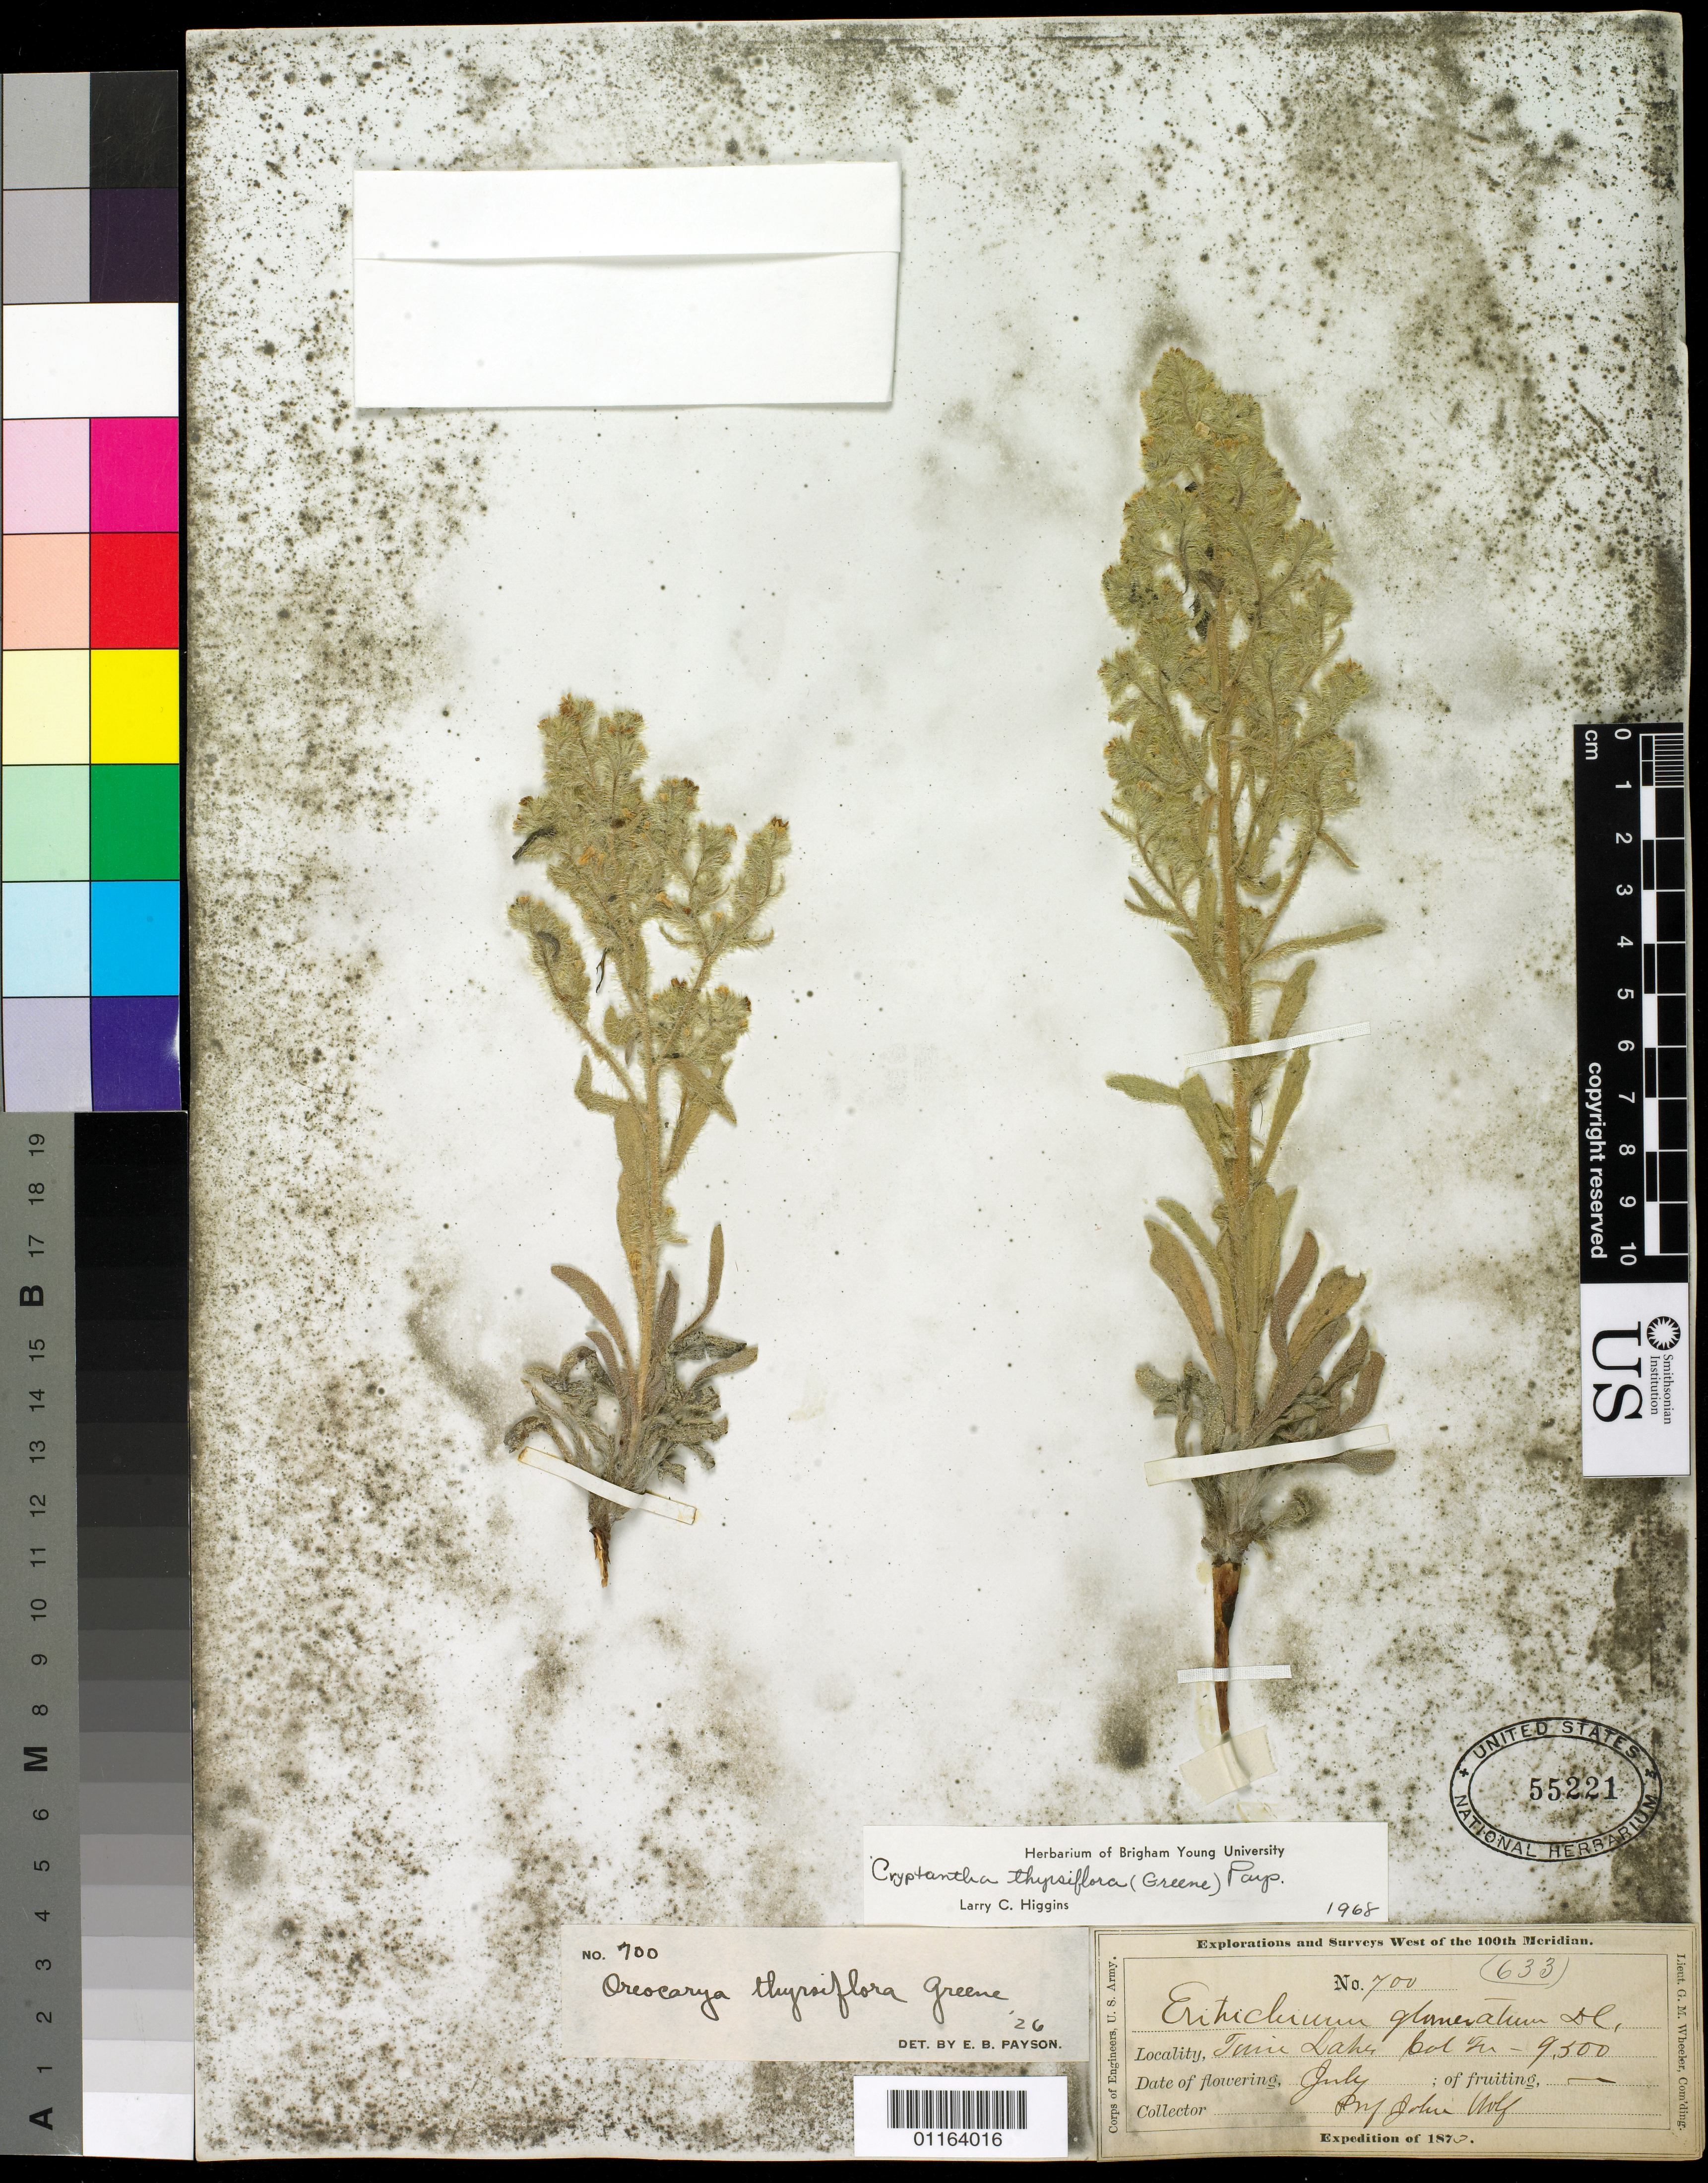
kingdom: Plantae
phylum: Tracheophyta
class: Magnoliopsida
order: Boraginales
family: Boraginaceae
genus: Cryptantha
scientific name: Cryptantha thyrsiflora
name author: (Greene) Payson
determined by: Higgins, Larry C.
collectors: J. Wolf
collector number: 700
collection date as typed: Jul 1873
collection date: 1873-07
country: United States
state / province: Colorado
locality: Twin Lakes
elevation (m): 2896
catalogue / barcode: US 55221